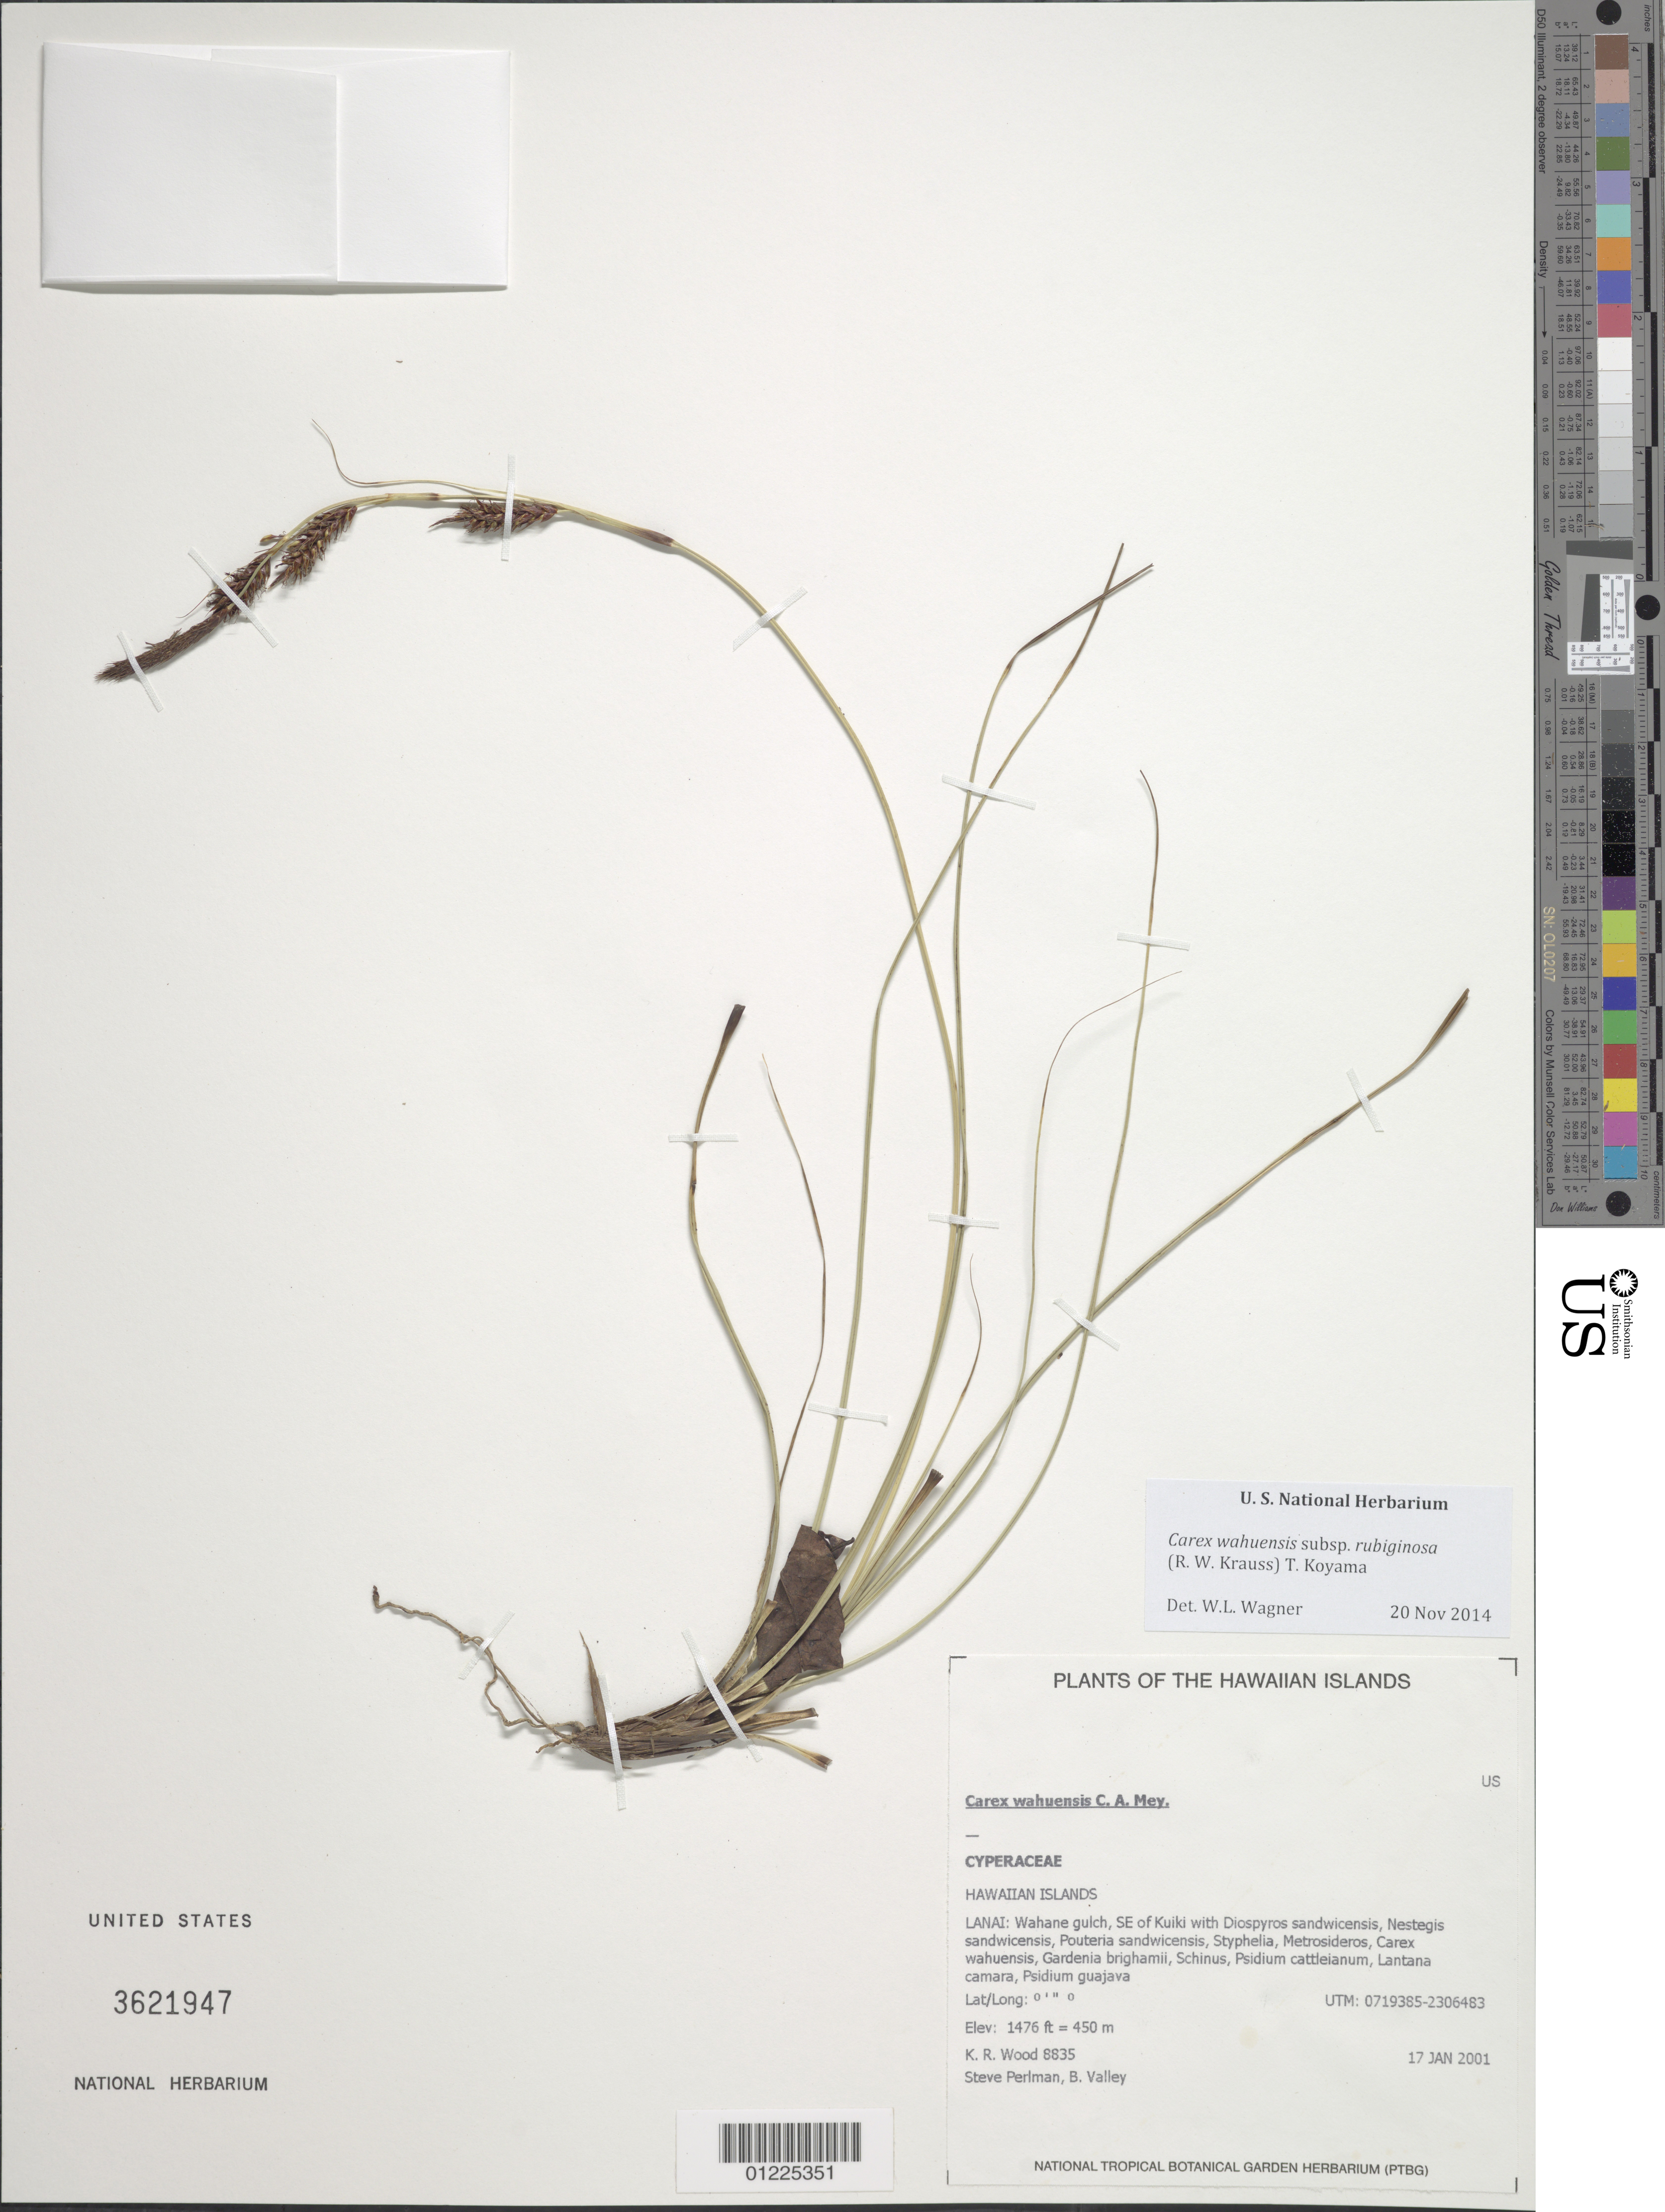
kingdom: Plantae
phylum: Tracheophyta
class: Liliopsida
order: Poales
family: Cyperaceae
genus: Carex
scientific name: Carex wahuensis subsp. rubiginosa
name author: (R.W. Krauss) T. Koyama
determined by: Wagner, W. L., (BOT), Smithsonian Institution - National Museum of Natural History (UNITED STATES)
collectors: K. R. Wood & S. P. Perlman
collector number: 8835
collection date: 2001-01-17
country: United States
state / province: Hawaii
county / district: Maui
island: Lana'i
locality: Wahane gulch, SE of Kuiki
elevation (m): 450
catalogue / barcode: US 3621947